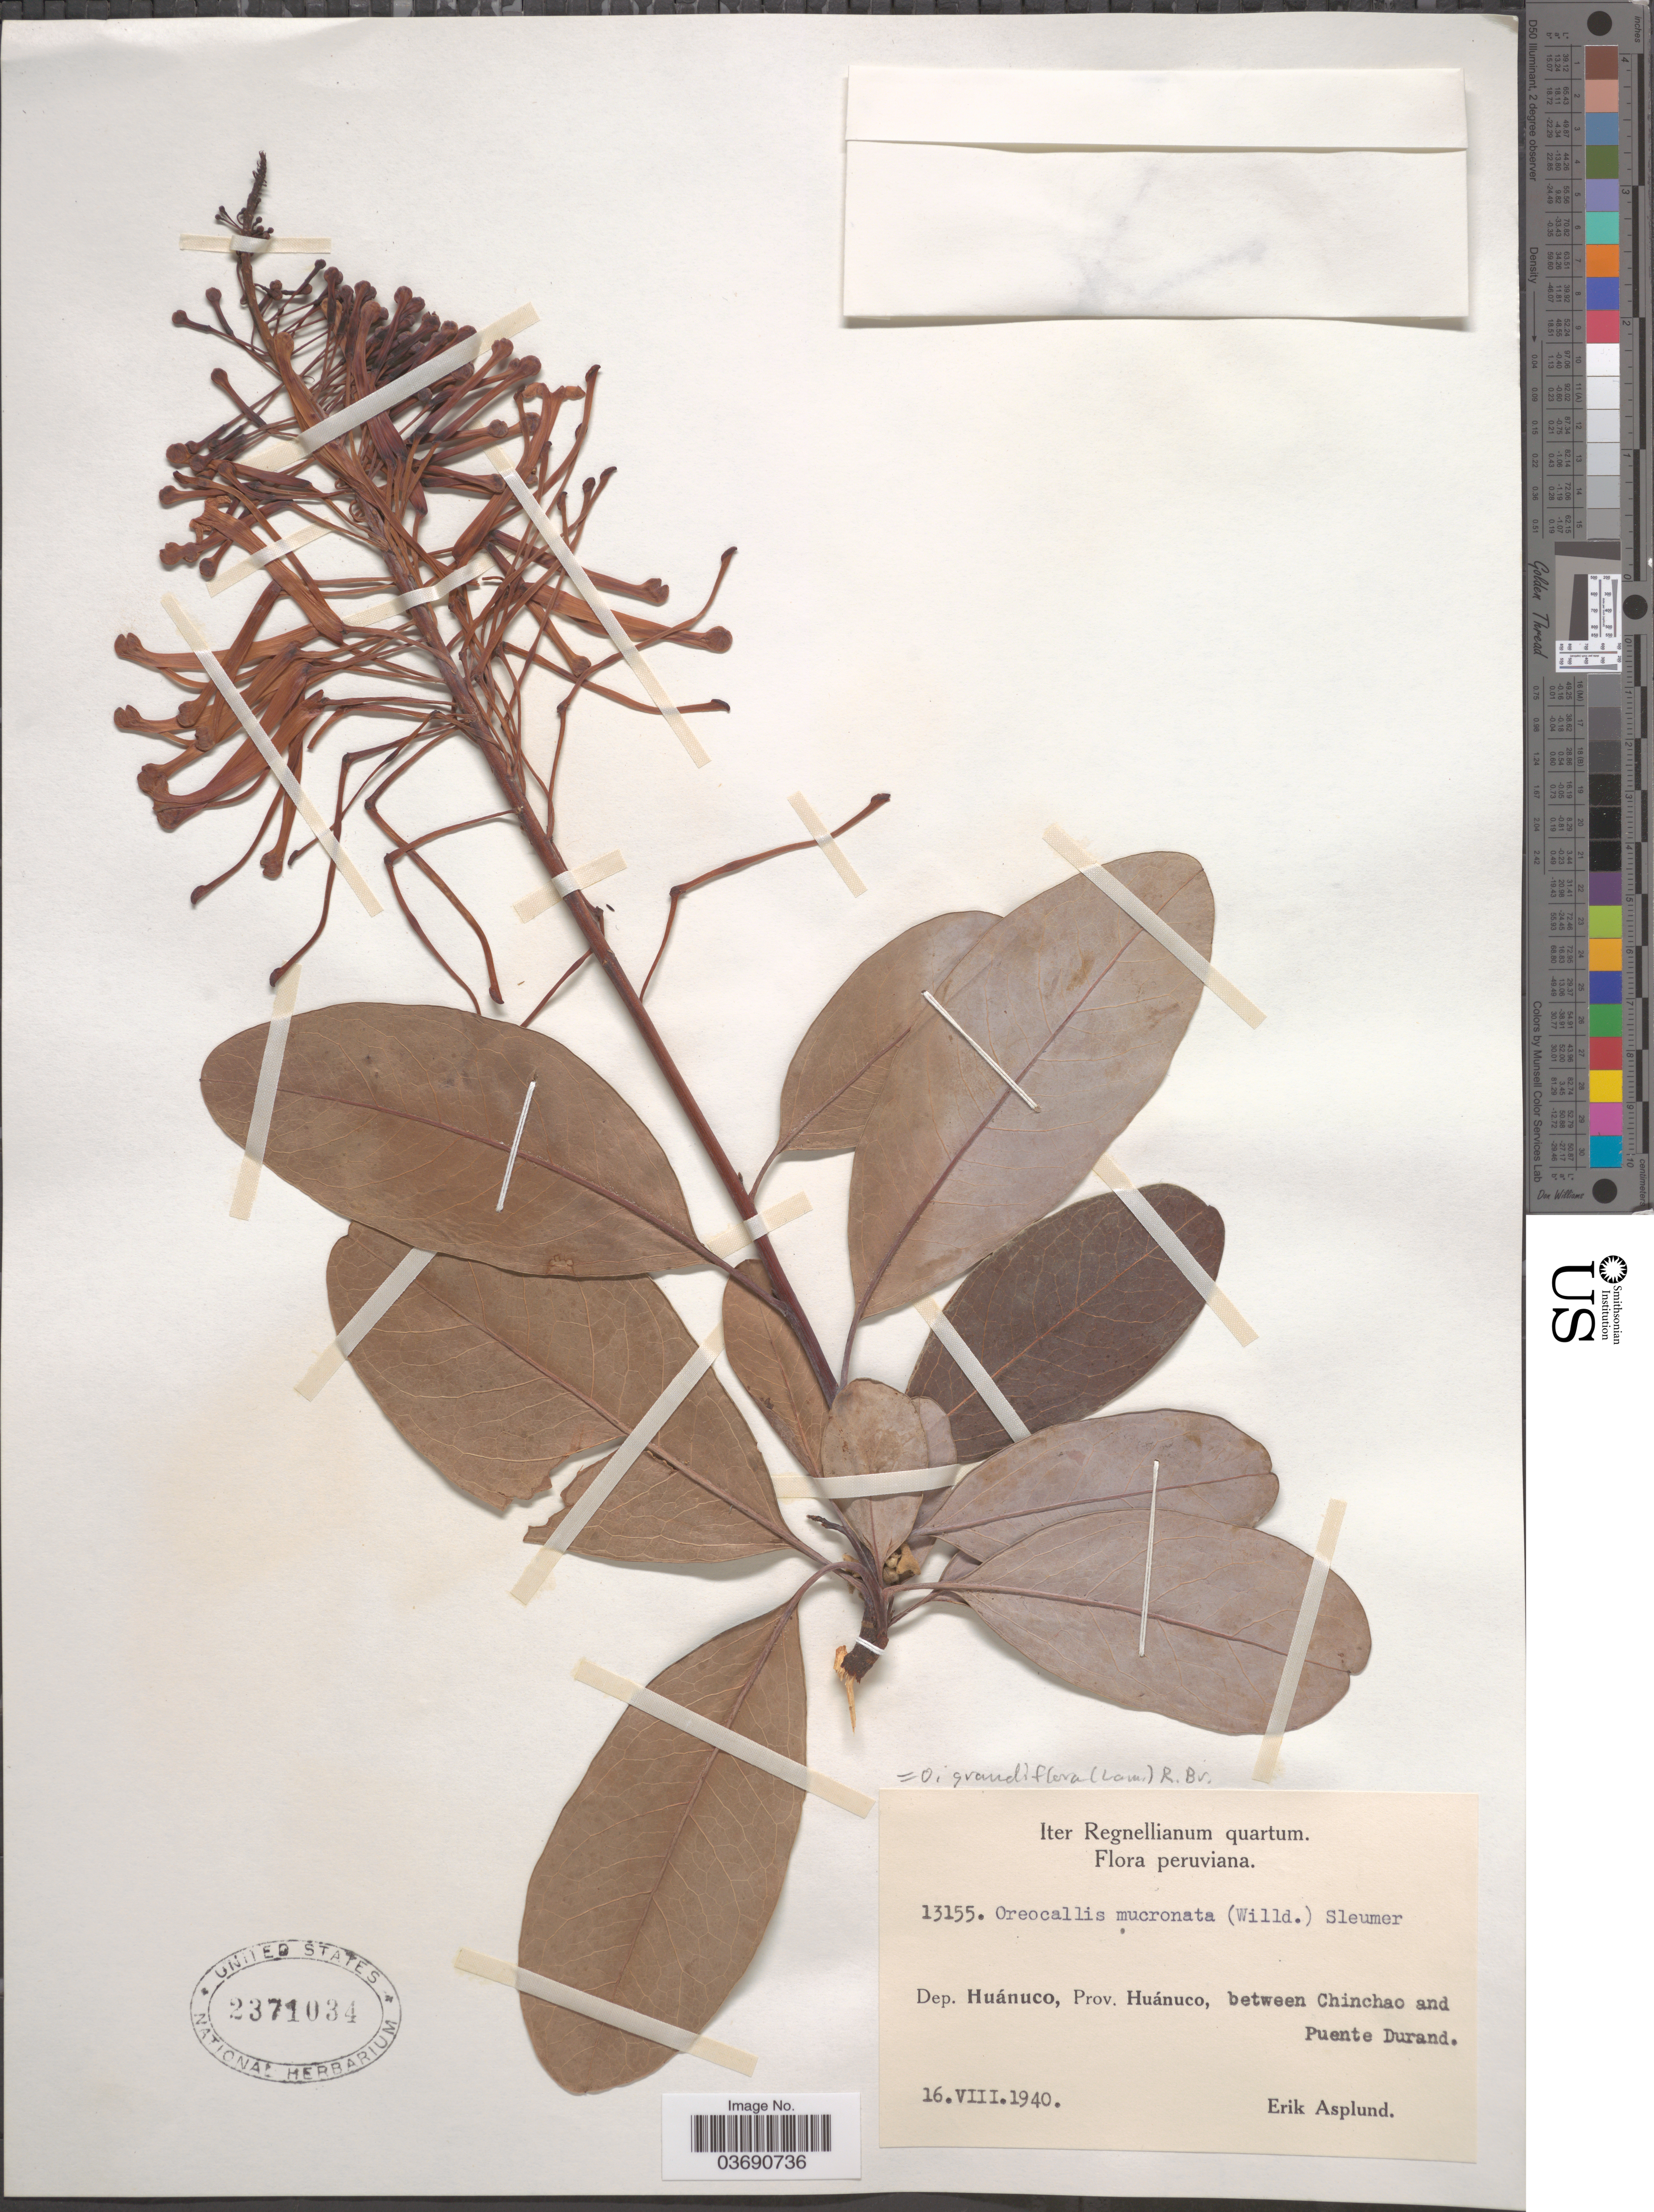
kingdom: Plantae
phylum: Tracheophyta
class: Magnoliopsida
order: Proteales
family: Proteaceae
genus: Oreocallis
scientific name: Oreocallis grandiflora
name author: (Lam.) R. Br.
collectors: E. Asplund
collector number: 13155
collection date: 1940-08-16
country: Peru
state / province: Huánuco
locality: Dep. Huánuco, Prov. Huánuco, between Chinchao and Puente Durand.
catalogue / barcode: US 2371034